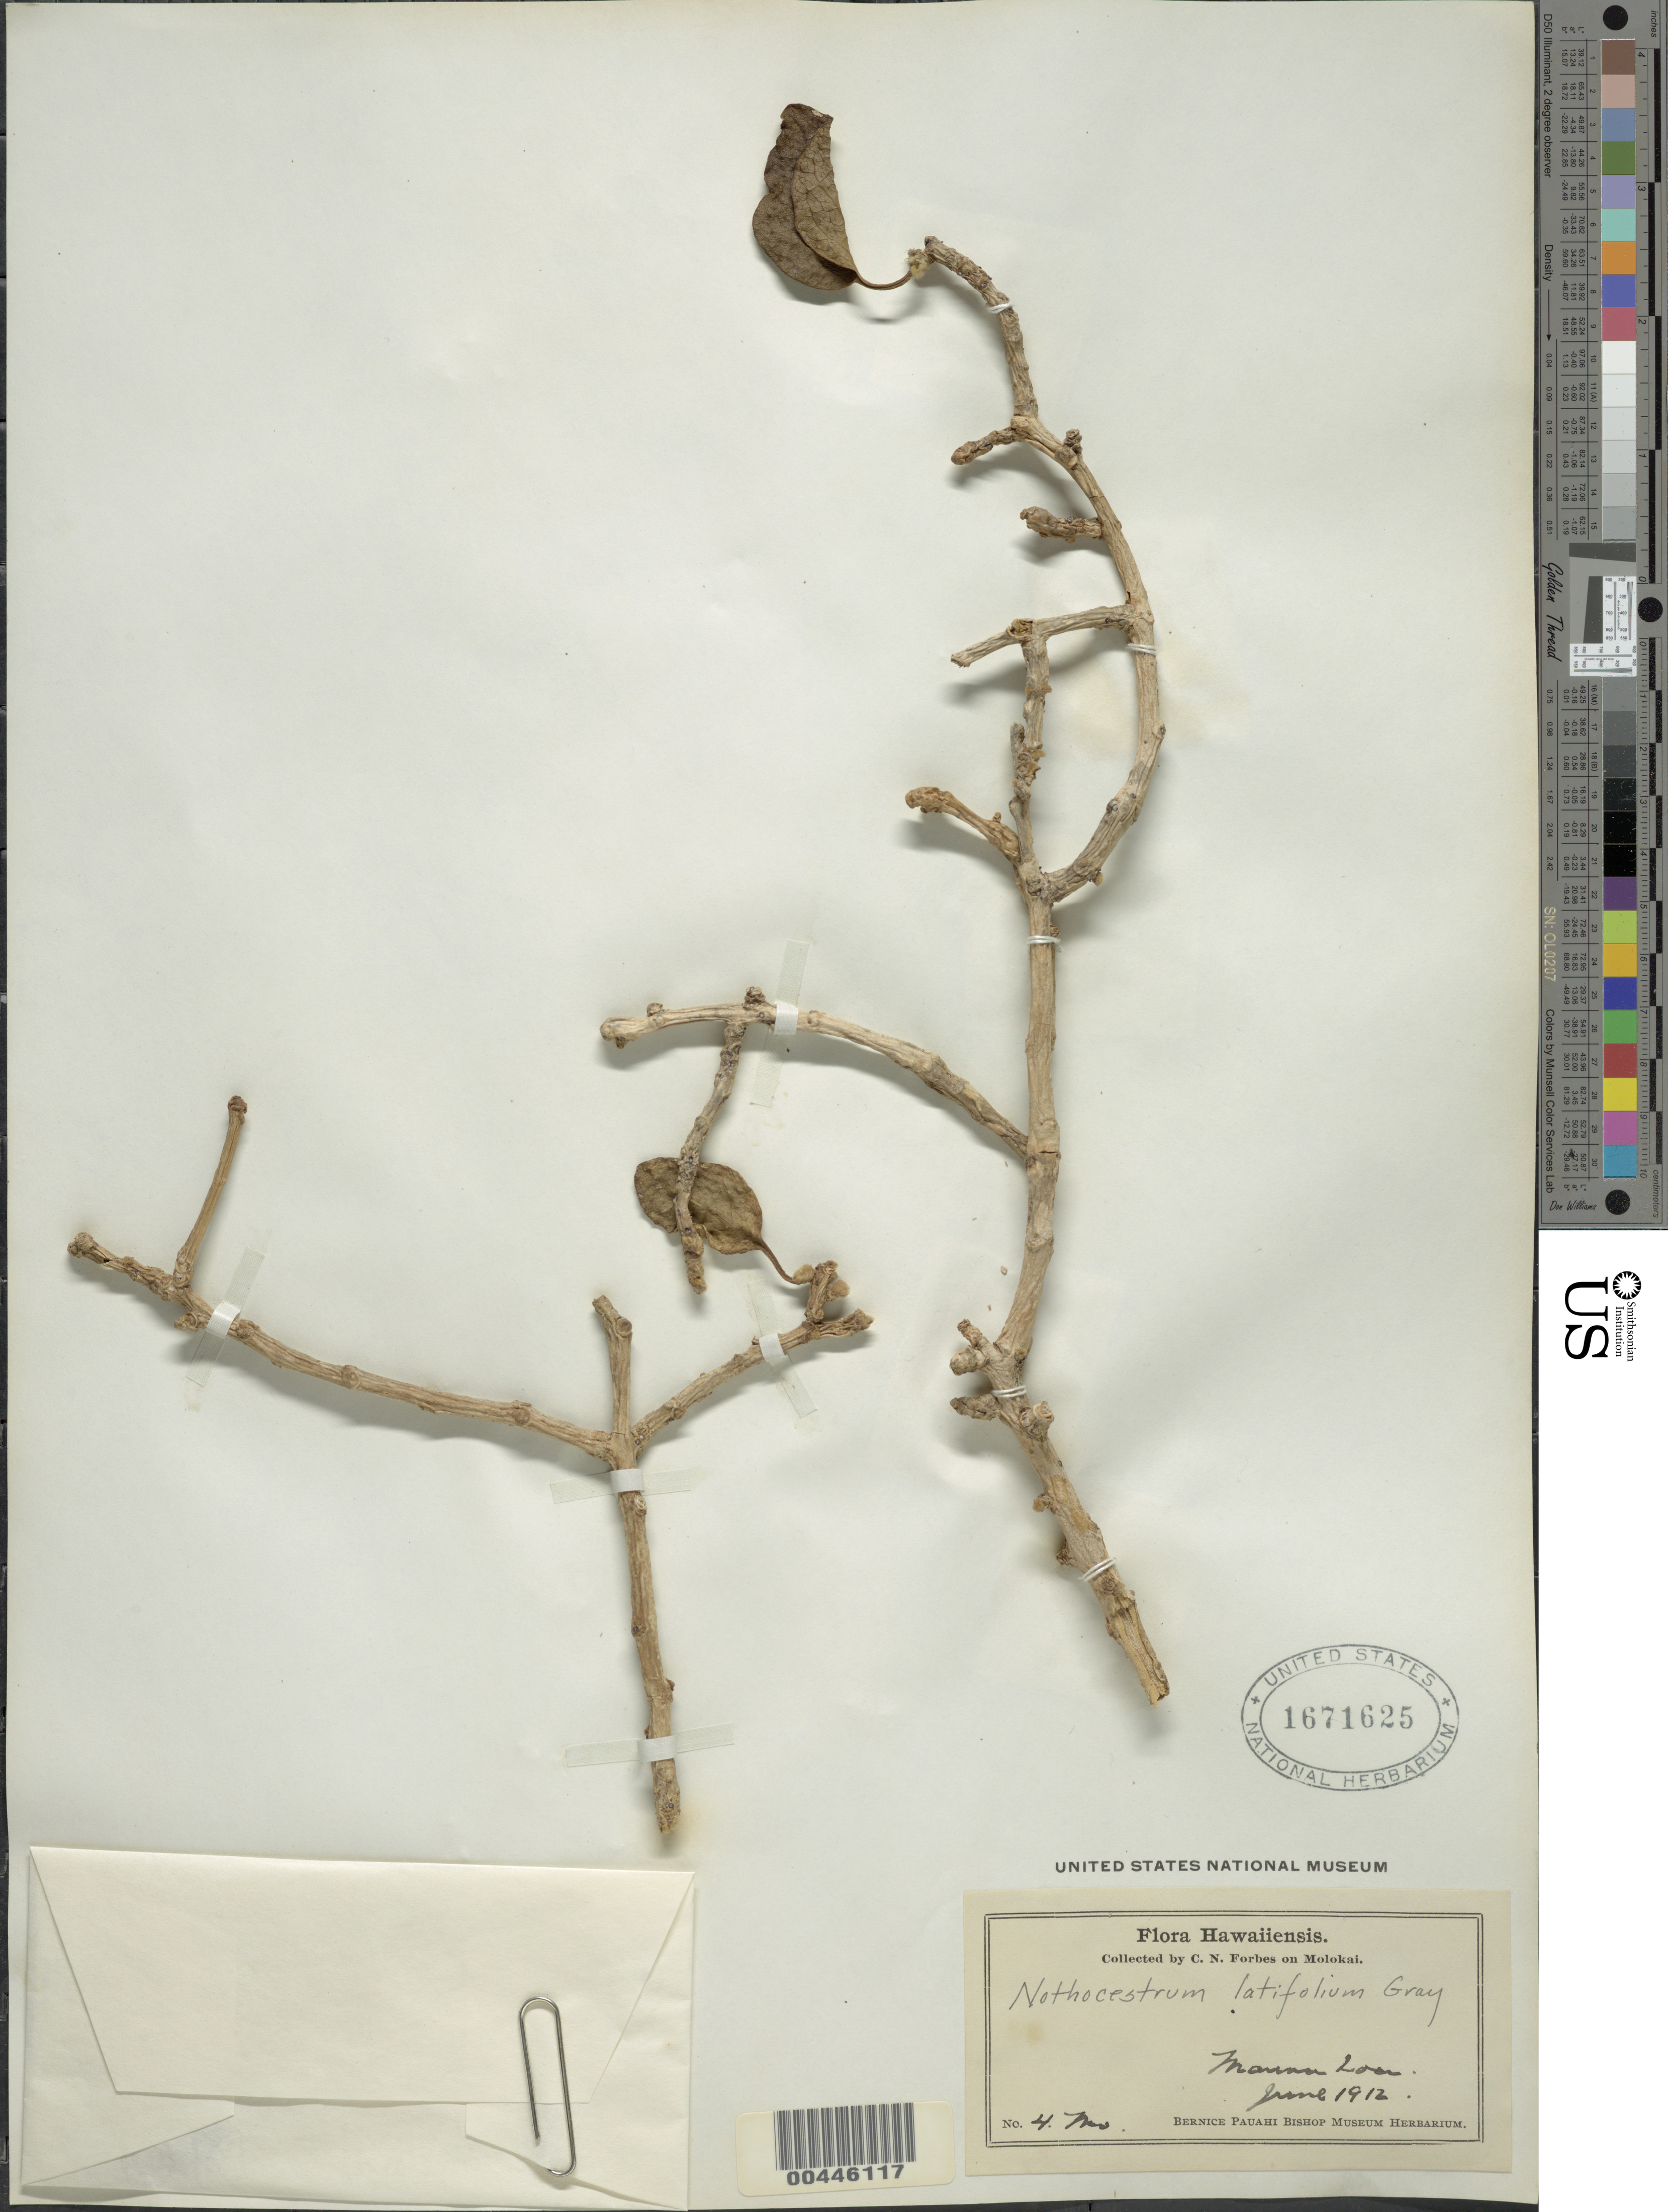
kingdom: Plantae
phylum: Tracheophyta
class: Magnoliopsida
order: Solanales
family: Solanaceae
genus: Nothocestrum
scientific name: Nothocestrum latifolium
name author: A. Gray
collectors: C. N. Forbes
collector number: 4.Mo.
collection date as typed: Jun 1912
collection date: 1912-06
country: United States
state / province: Hawaii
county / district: Maui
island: Moloka'i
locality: Maunaloa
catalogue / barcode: US 1671625